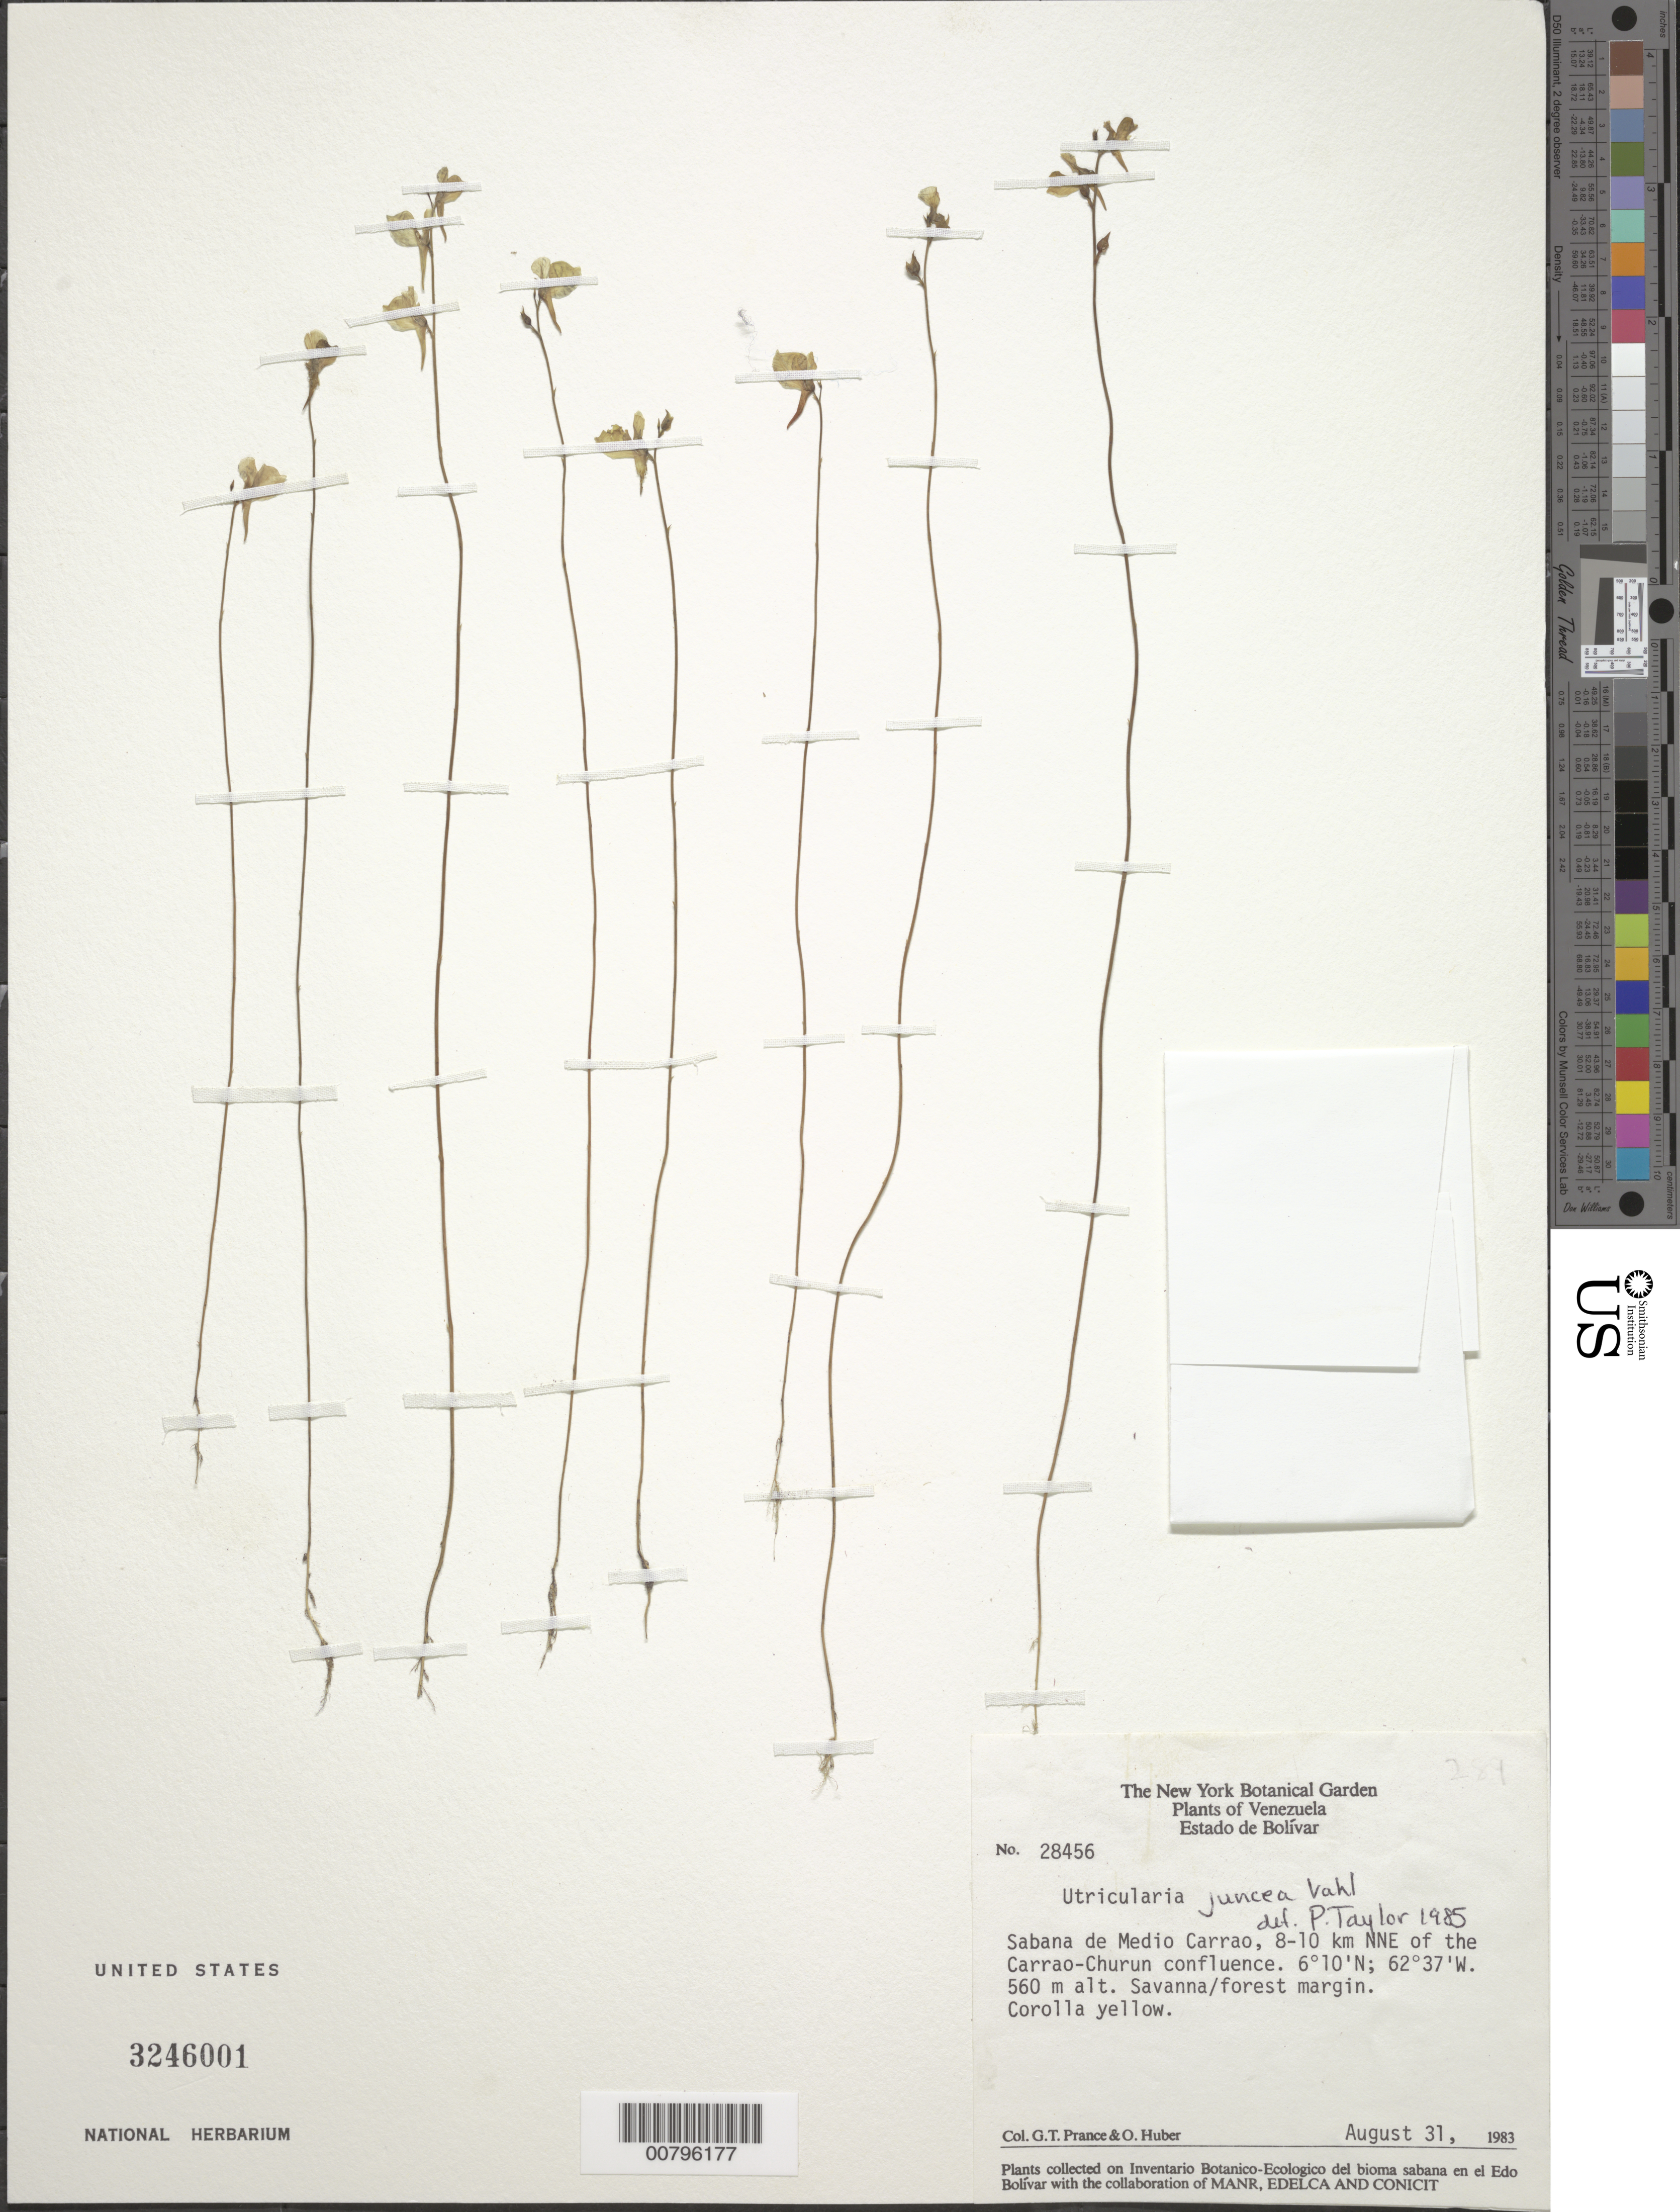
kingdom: Plantae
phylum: Tracheophyta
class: Magnoliopsida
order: Lamiales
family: Lentibulariaceae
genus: Utricularia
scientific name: Utricularia juncea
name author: Vahl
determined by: Taylor, P.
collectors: G. T. Prance & O. Huber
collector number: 28456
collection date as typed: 31-Aug-83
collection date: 1983-08-31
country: Venezuela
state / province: Bolívar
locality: Sabana de Medio Carrao, 8-10 km NNE of the Carrao-Churún confluence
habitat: Savanna/Forest margin.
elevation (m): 560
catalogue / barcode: US 3246001